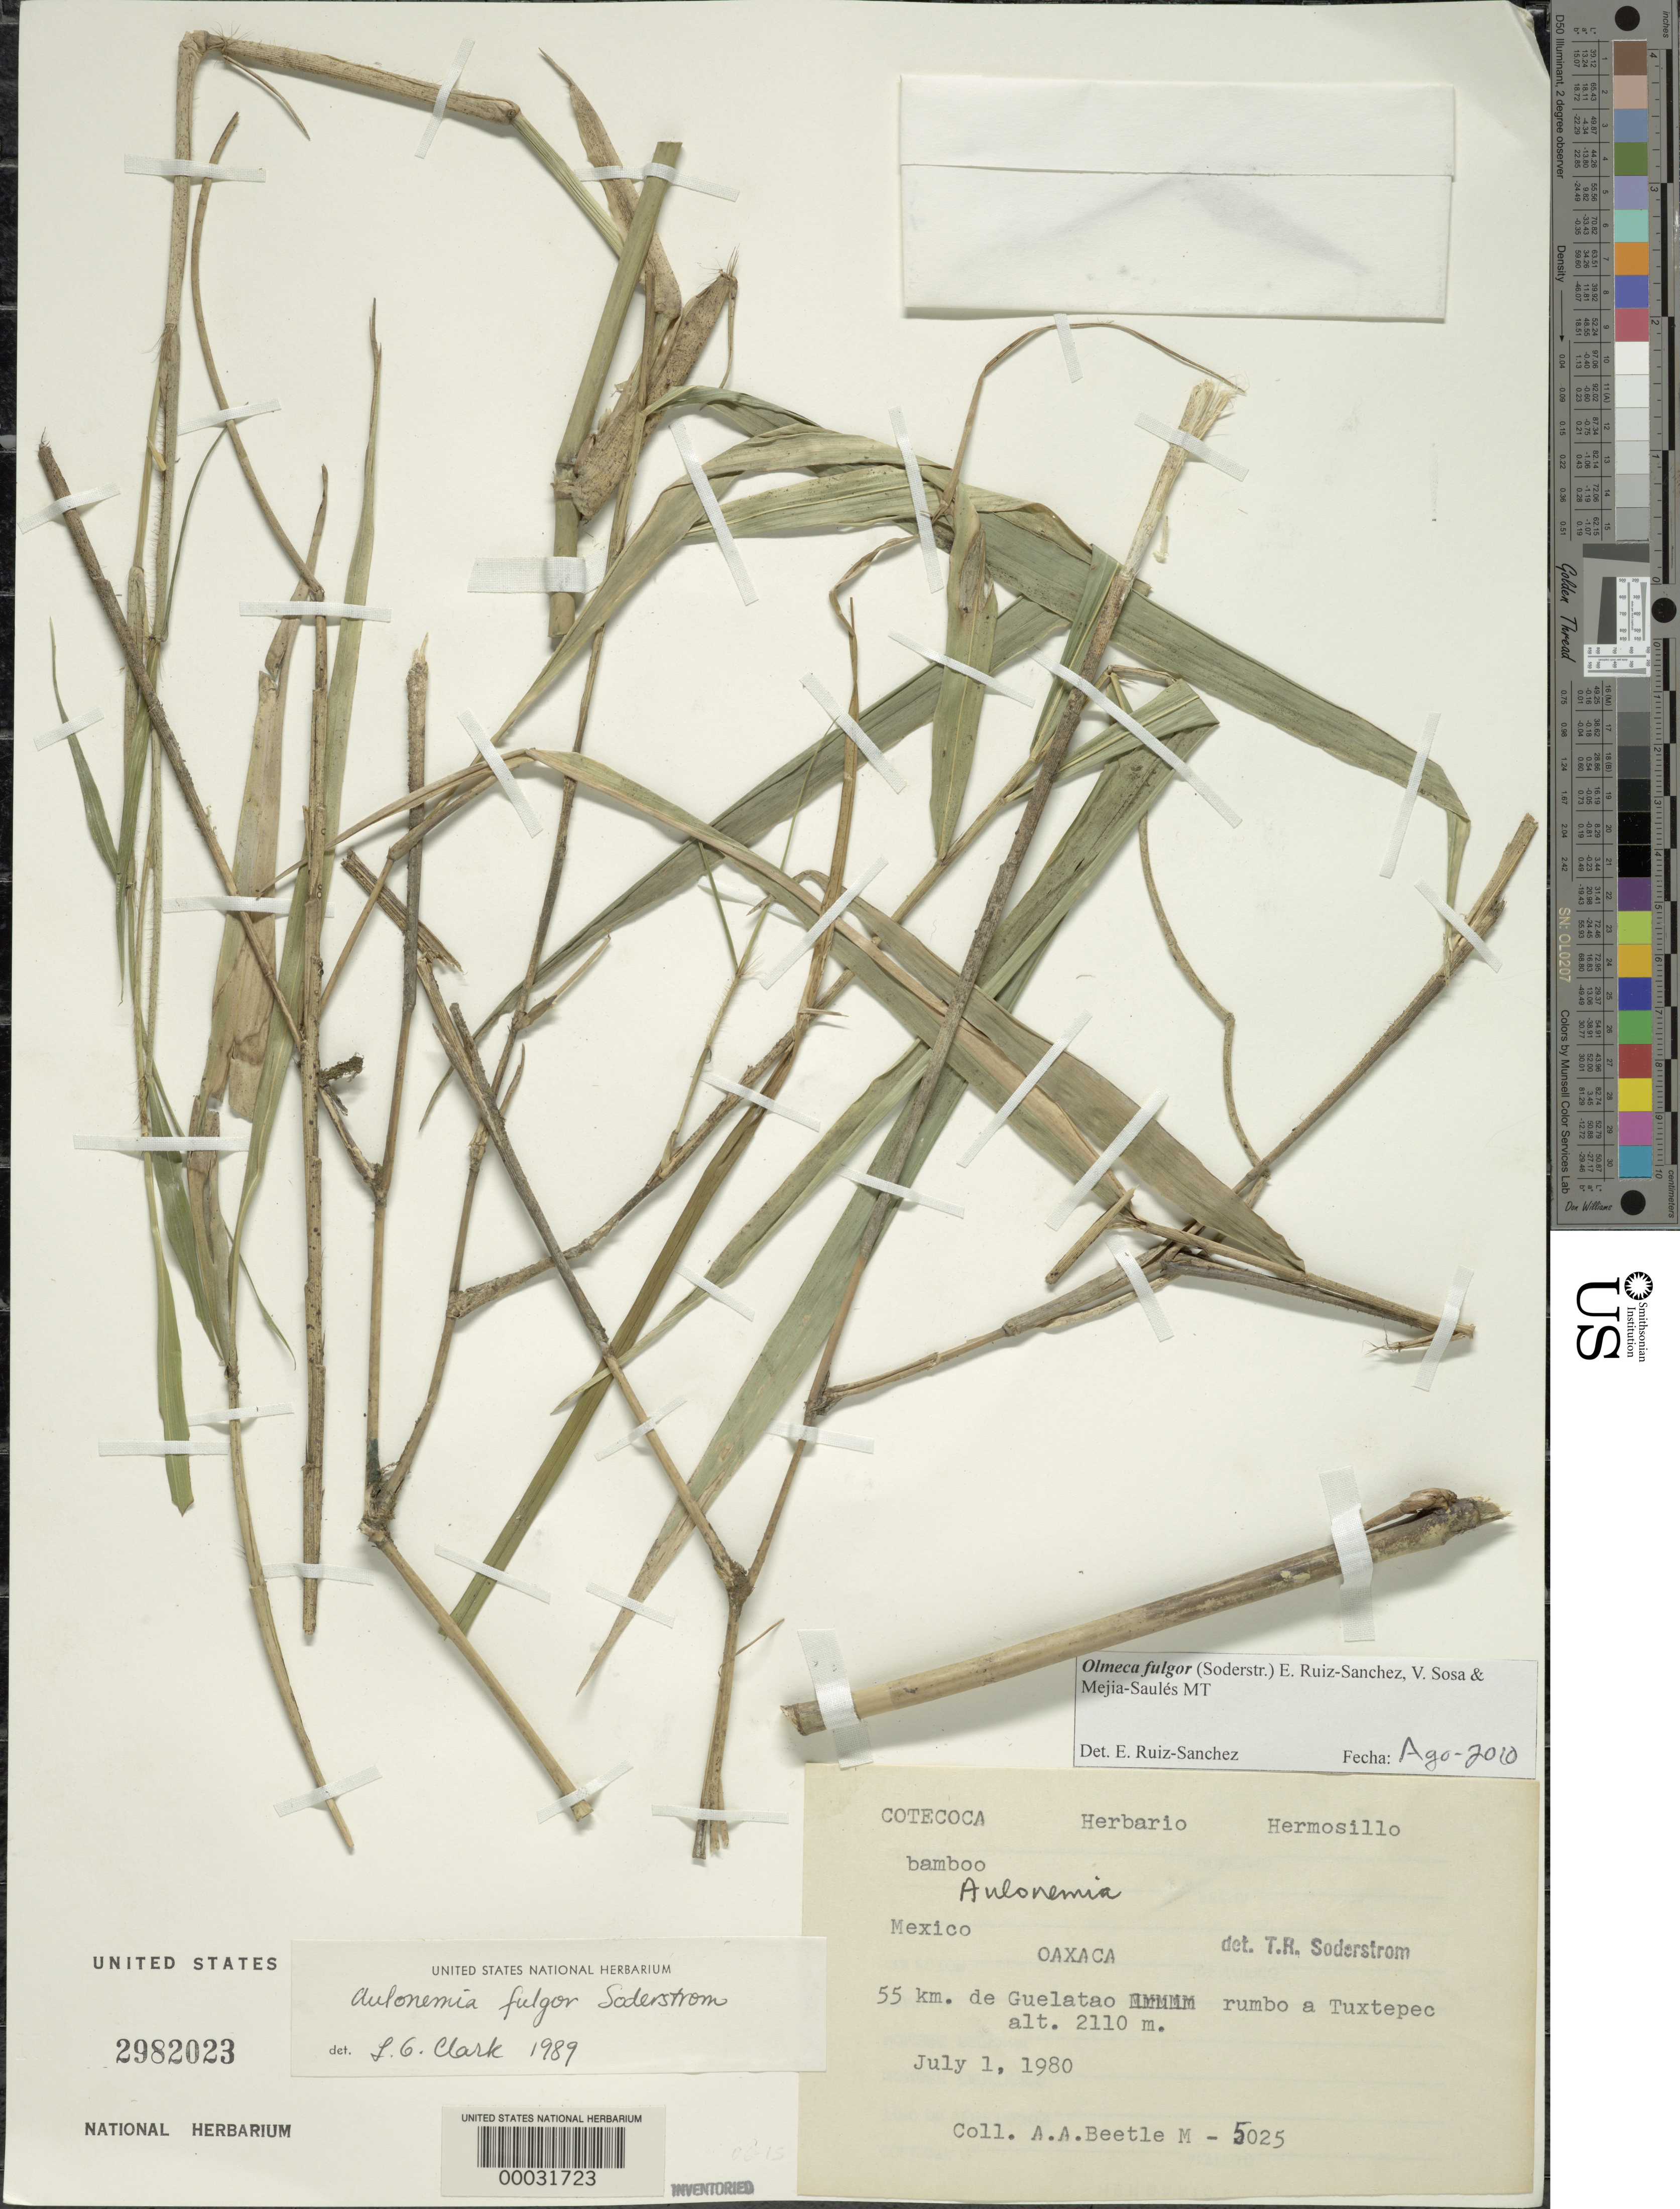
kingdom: Plantae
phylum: Tracheophyta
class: Liliopsida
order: Poales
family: Poaceae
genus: Olmeca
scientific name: Olmeca fulgor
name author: (Soderstr.) Ruíz-Sanchez et al.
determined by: Ruíz-Sanchez, E.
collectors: A. A. Beetle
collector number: M-5025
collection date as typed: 01 Jul 1980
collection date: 1980-07-01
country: Mexico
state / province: Oaxaca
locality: Guelatao, tuxtepec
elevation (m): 2110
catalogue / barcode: US 2982023